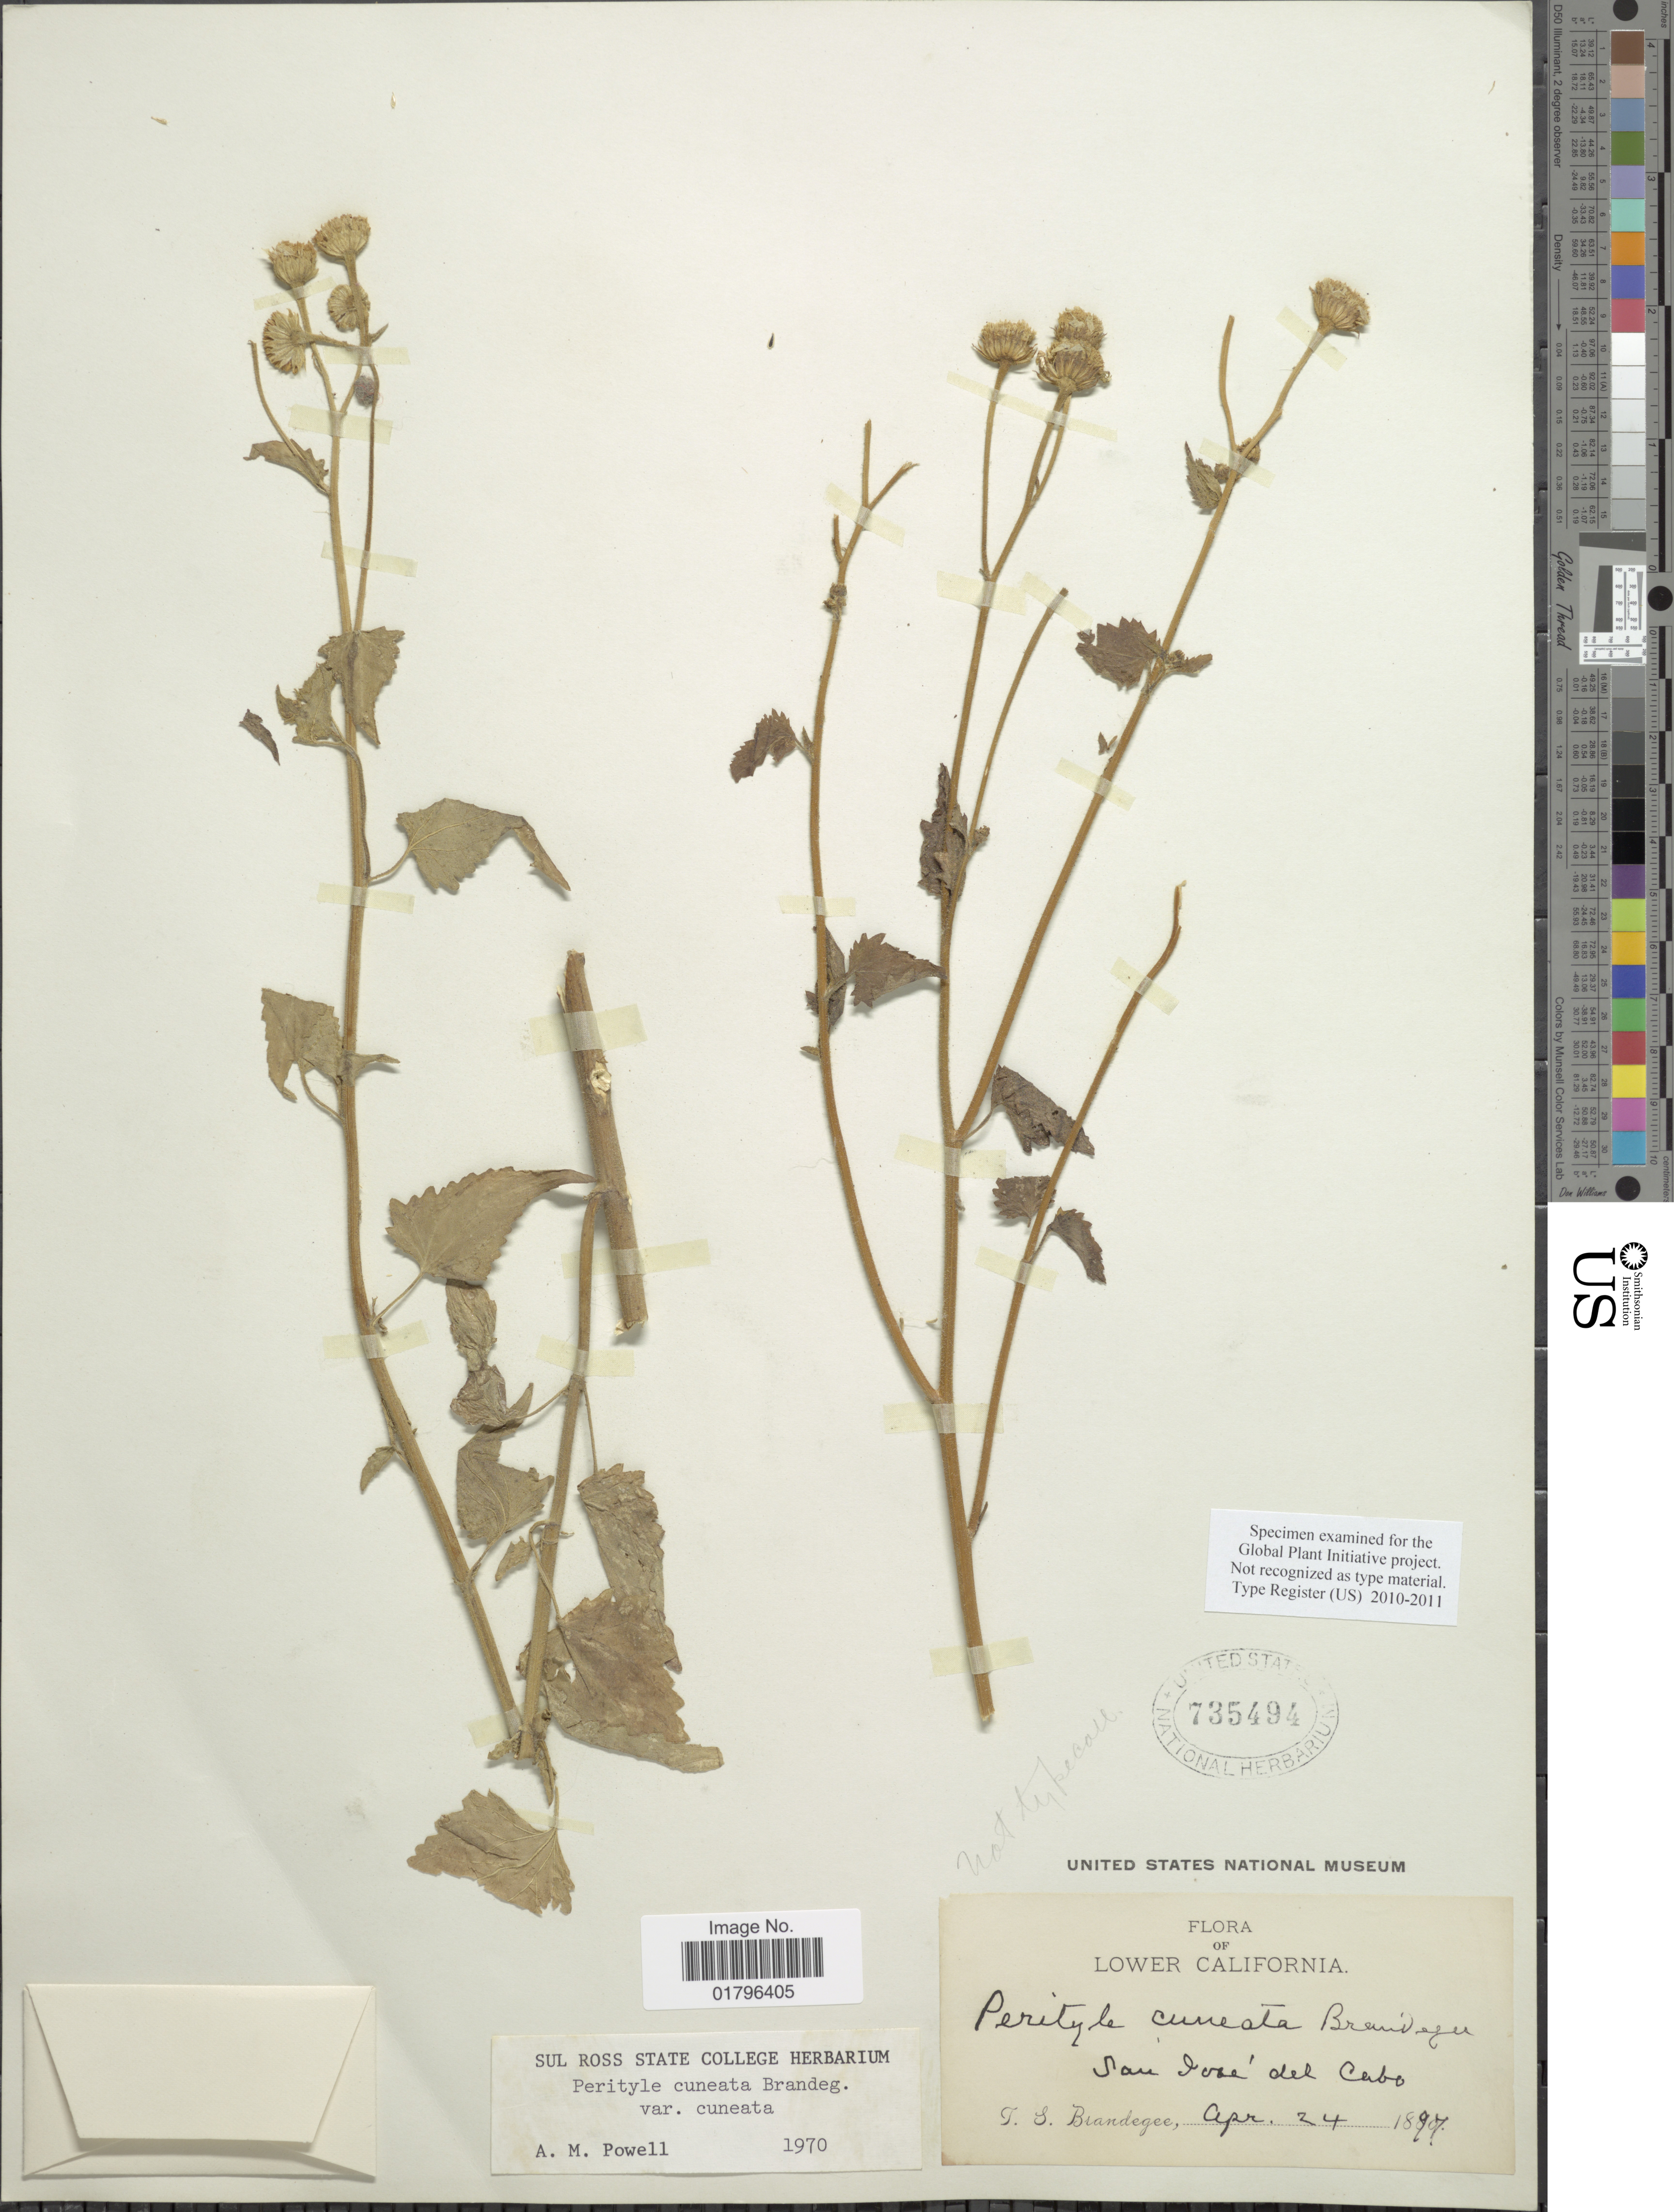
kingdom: Plantae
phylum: Tracheophyta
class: Magnoliopsida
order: Asterales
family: Asteraceae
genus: Perityle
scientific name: Perityle cuneata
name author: Brandegee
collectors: T. S. Brandegee (herbarium)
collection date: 1897-04-24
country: Mexico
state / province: Baja California Sur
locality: Lower California, San Jose del Cabo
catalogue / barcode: US 735494